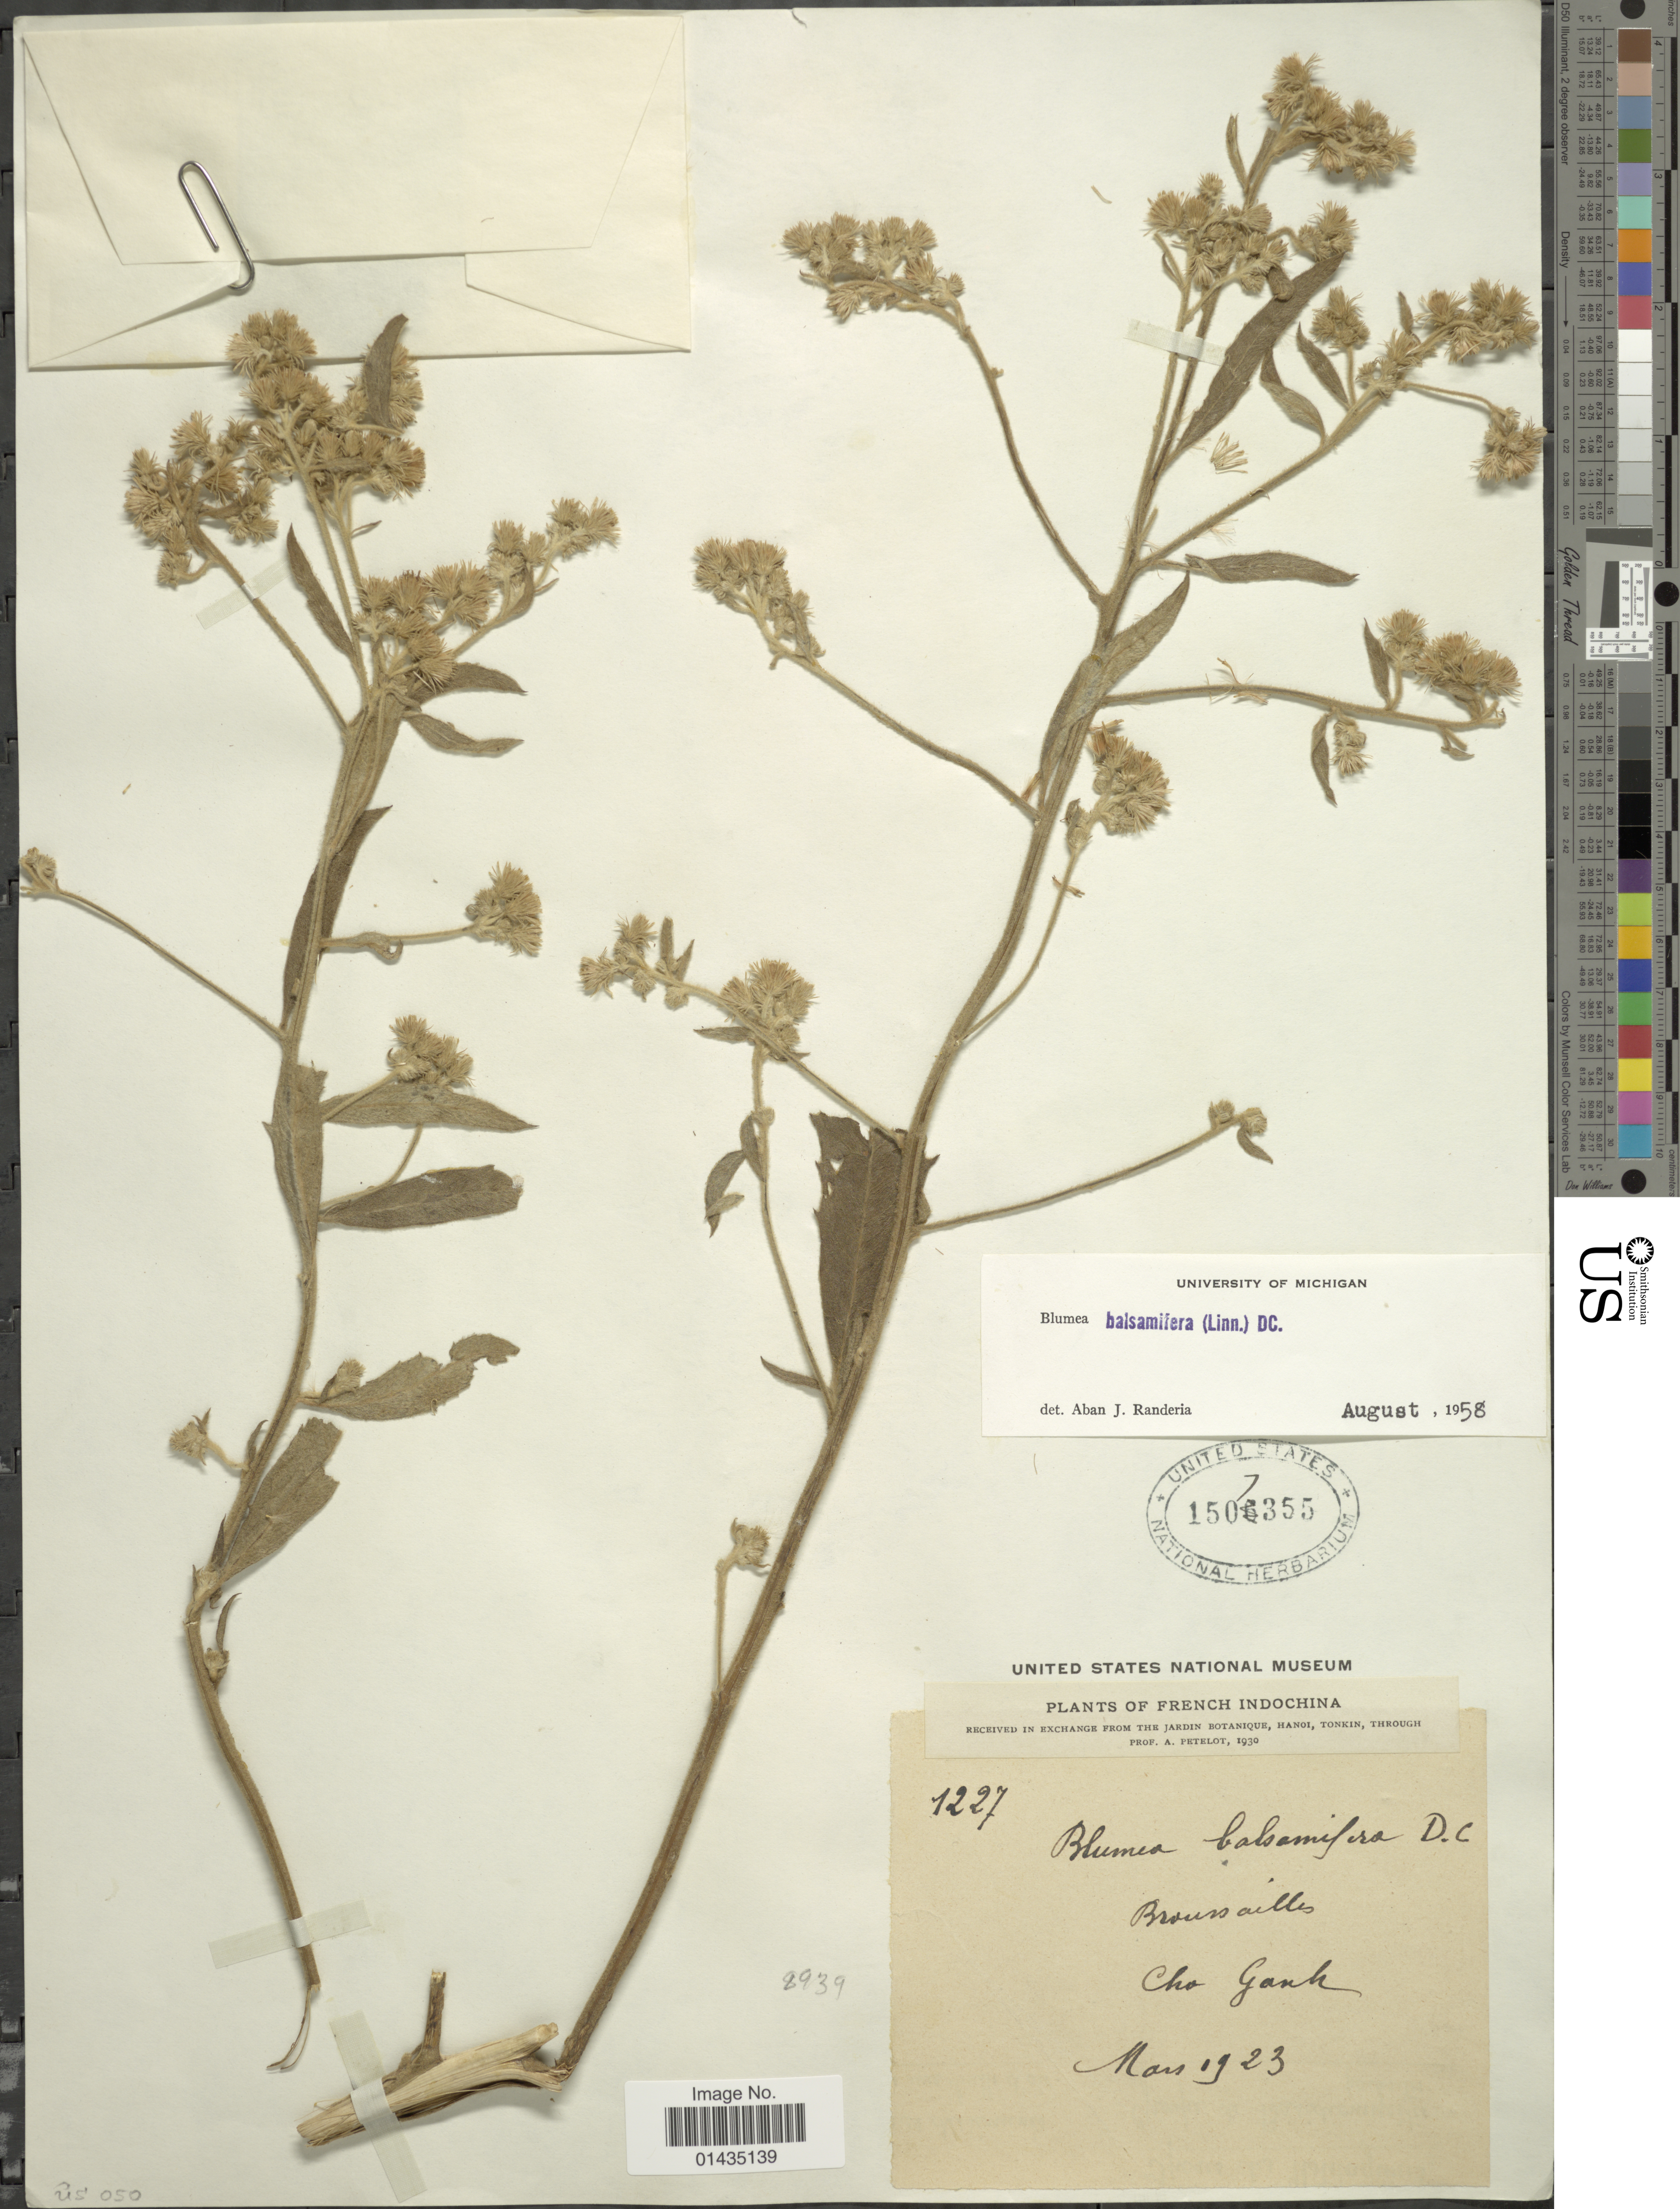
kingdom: Plantae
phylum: Tracheophyta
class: Magnoliopsida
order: Asterales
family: Asteraceae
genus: Blumea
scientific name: Blumea balsamifera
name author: (L.) DC.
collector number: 1227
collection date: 1923-03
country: Vietnam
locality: French Indochina, Cho Gauh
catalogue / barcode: US 1507355